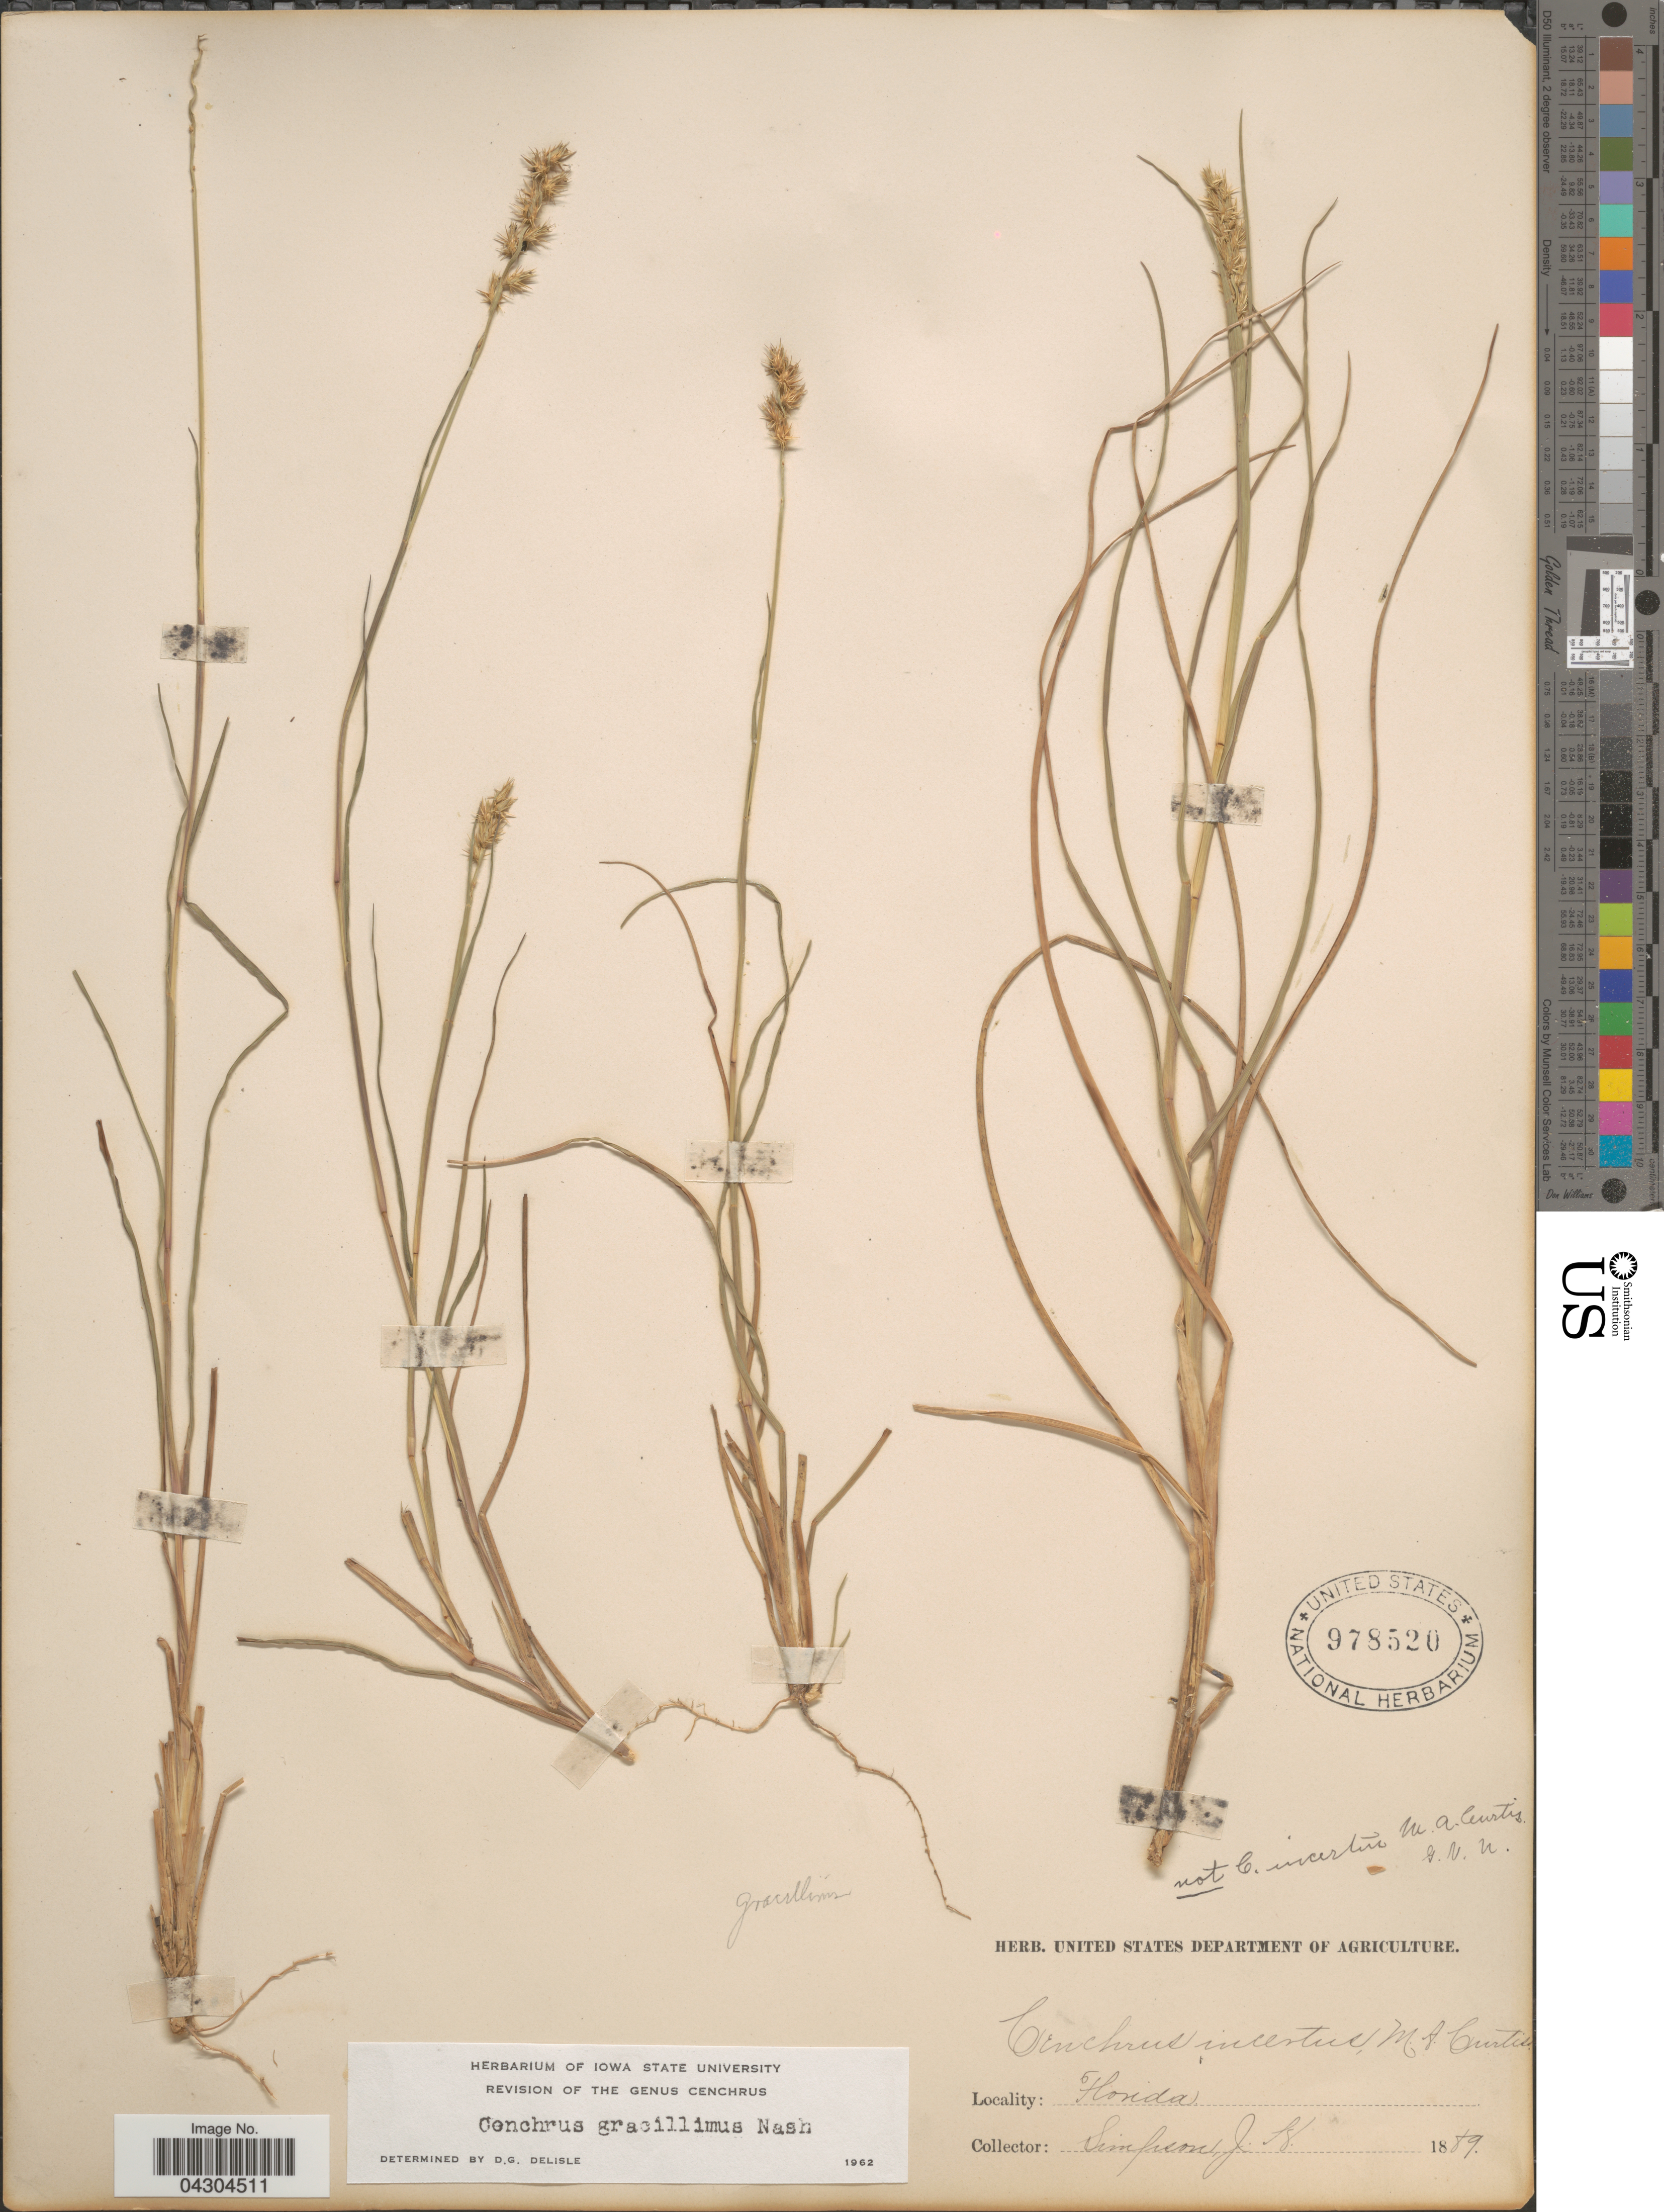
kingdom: Plantae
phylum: Tracheophyta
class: Liliopsida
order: Poales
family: Poaceae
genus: Cenchrus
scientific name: Cenchrus gracillimus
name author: Nash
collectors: J. H. Simpson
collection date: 1889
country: United States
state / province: Florida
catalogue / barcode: US 978520